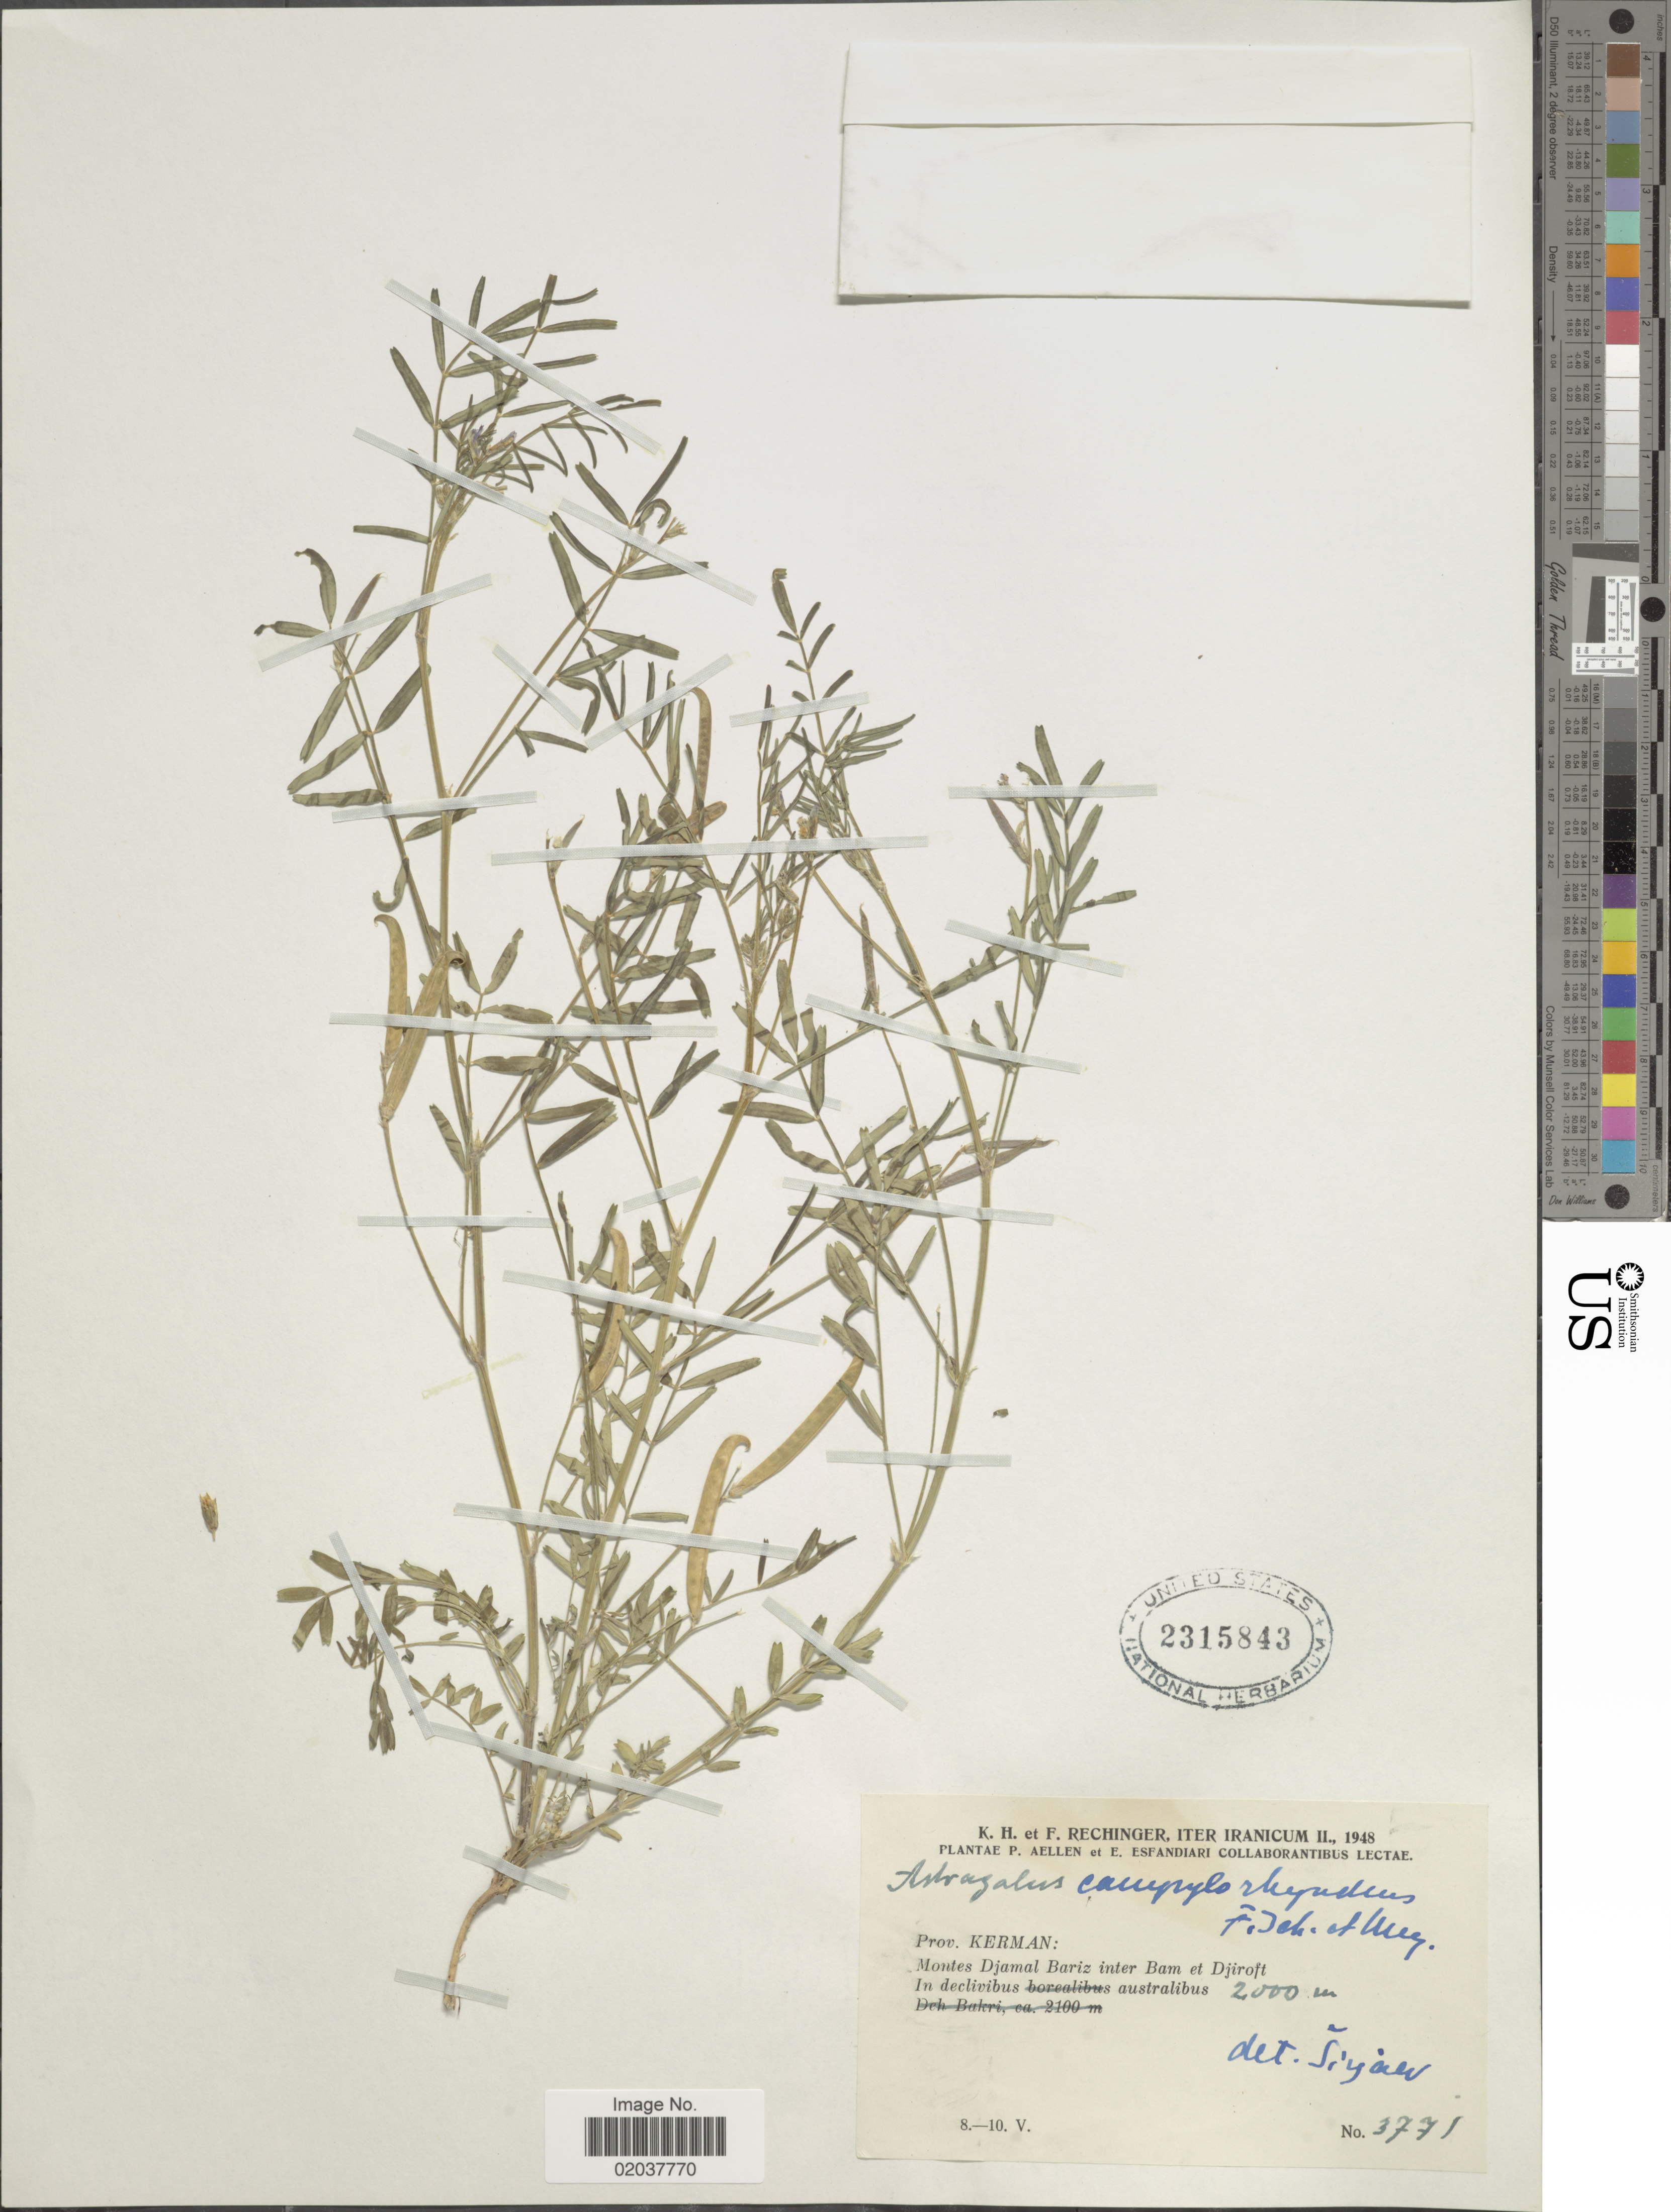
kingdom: Plantae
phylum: Tracheophyta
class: Magnoliopsida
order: Fabales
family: Fabaceae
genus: Astragalus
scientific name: Astragalus campylorhynchus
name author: Fisch. & C.A. Mey.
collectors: K. H. Rechinger & F. Rechinger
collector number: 3771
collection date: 1948-05-08/1948-05-10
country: Iran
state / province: Kerman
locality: Montes Djamal Bariz inter Bam et Djiroft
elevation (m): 2000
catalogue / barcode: US 2315843